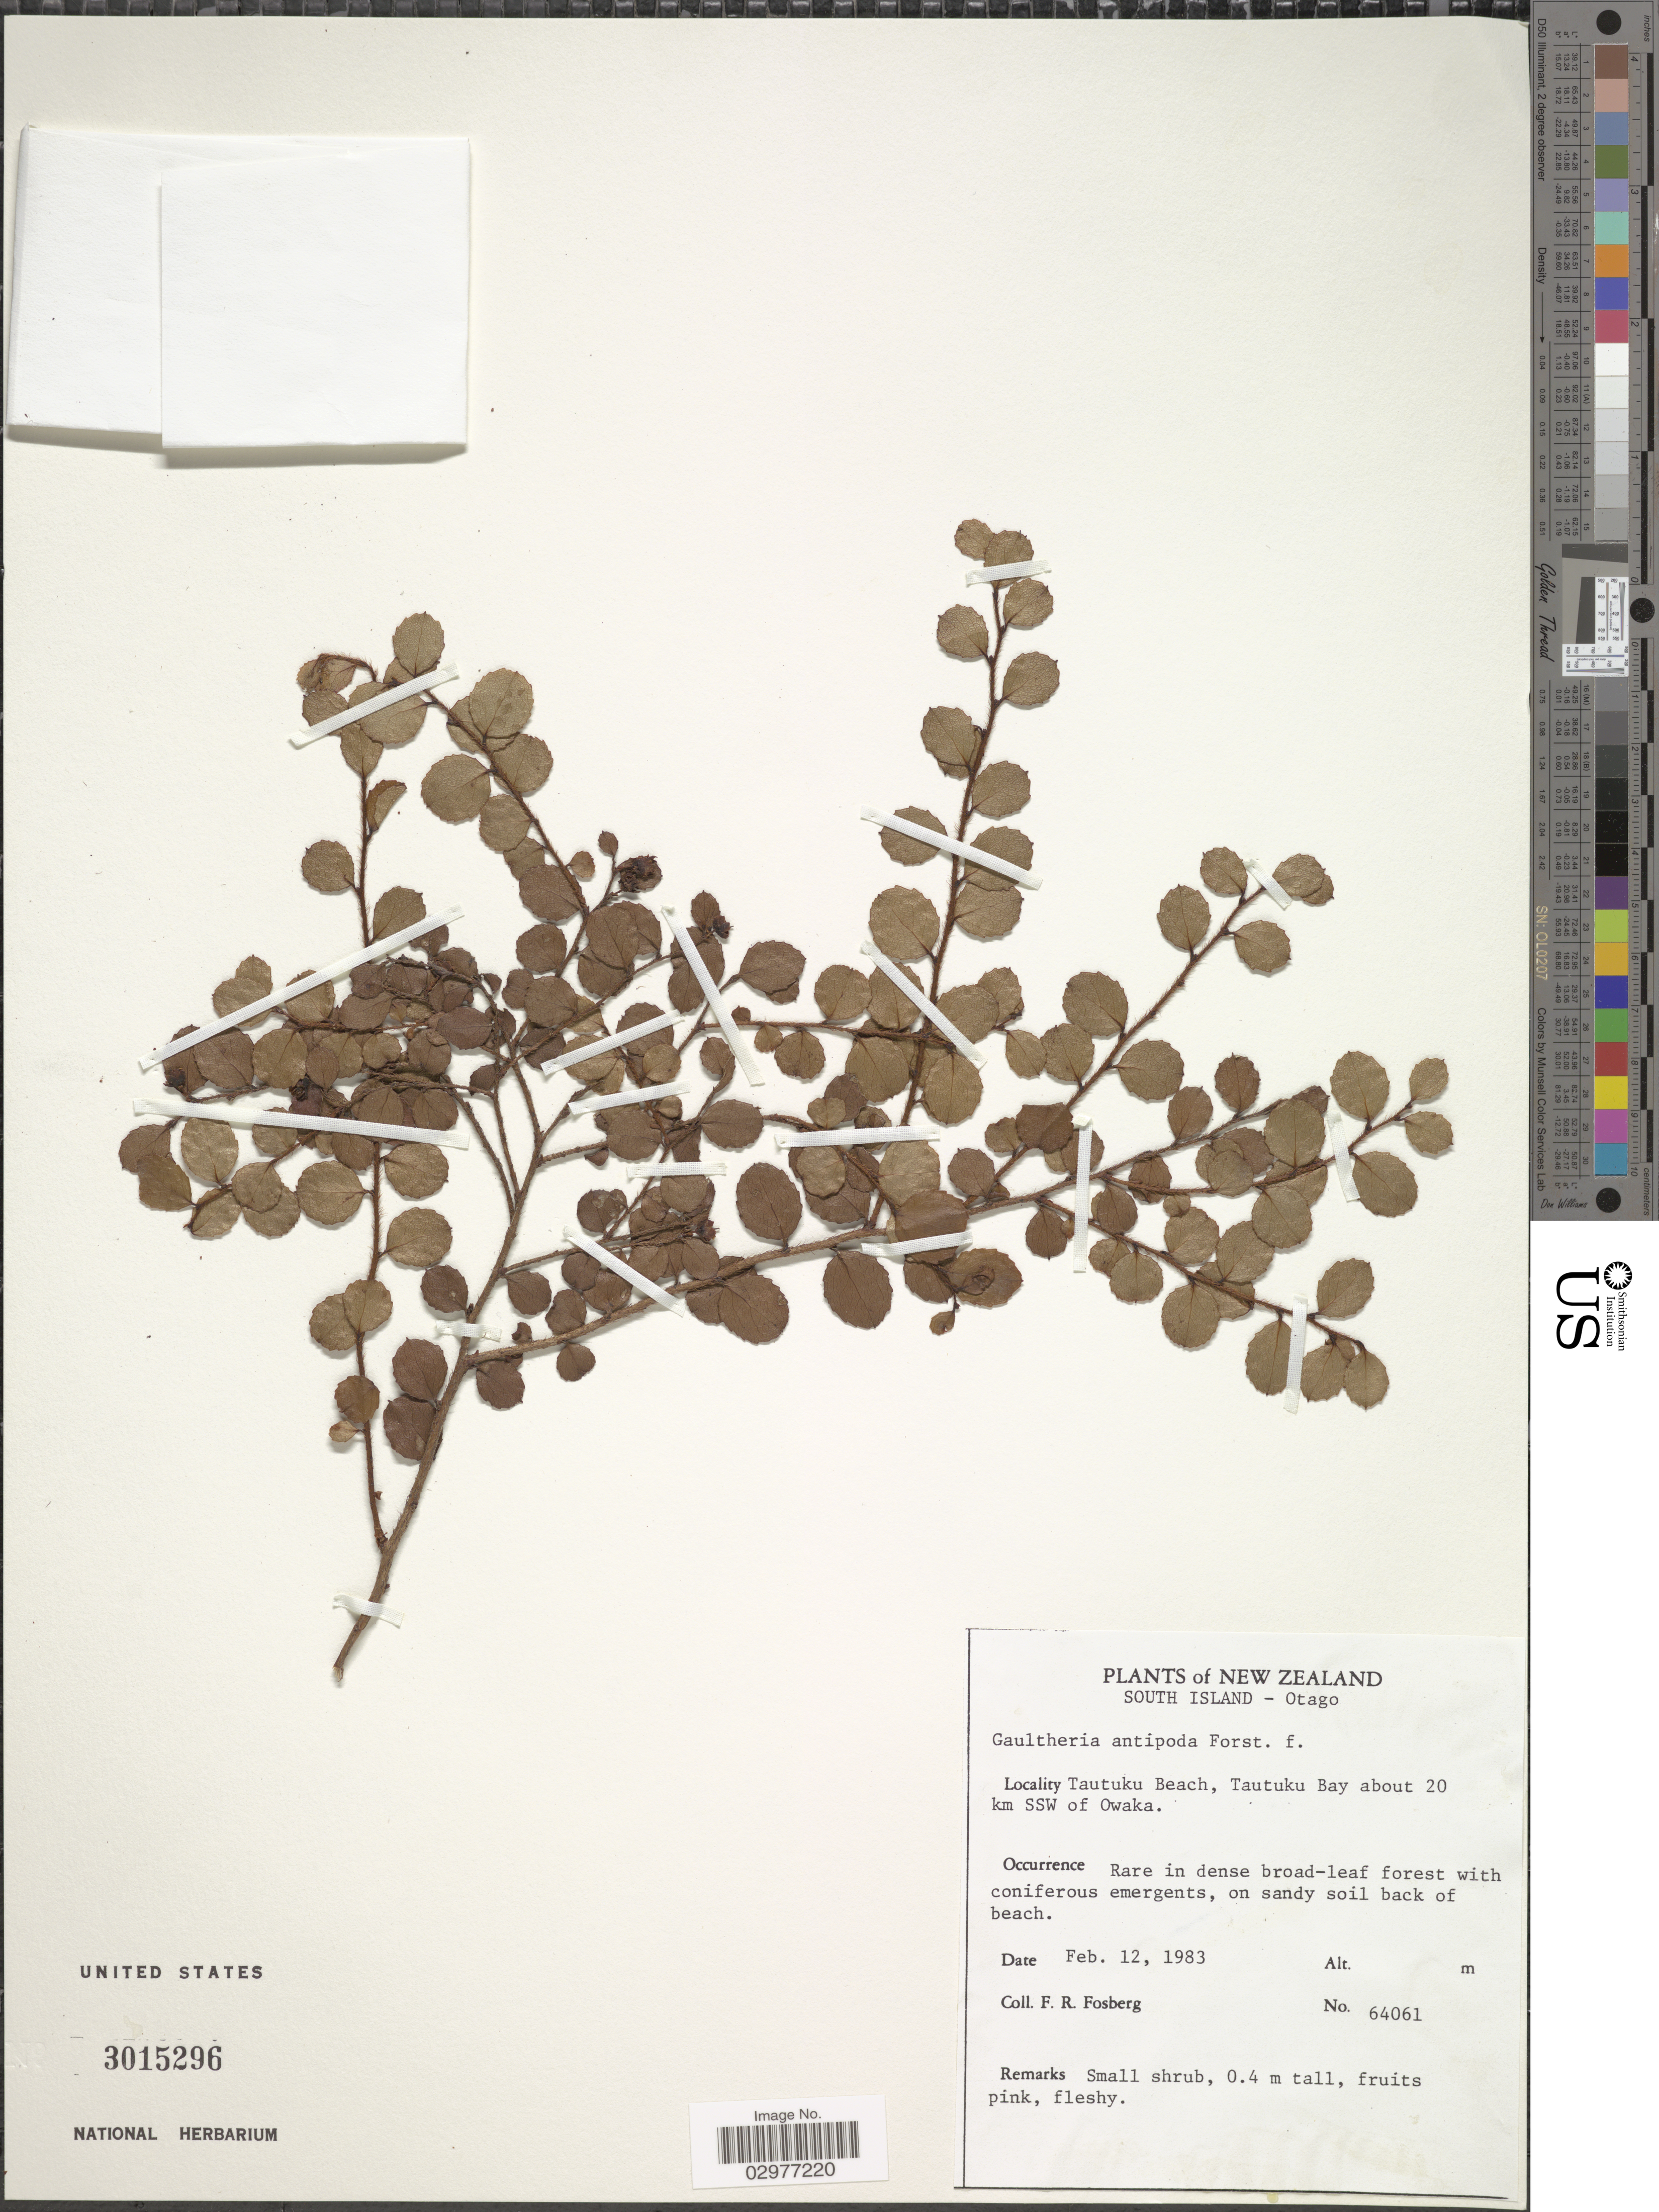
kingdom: Plantae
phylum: Tracheophyta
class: Magnoliopsida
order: Ericales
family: Ericaceae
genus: Gaultheria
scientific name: Gaultheria antipoda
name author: G. Forst.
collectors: F. R. Fosberg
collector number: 64061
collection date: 1983-12-12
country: New Zealand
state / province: Otago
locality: South Island. Tautuku Beach, Tautuku Bay about 20 km SSW of Owaka.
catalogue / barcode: US 3015296